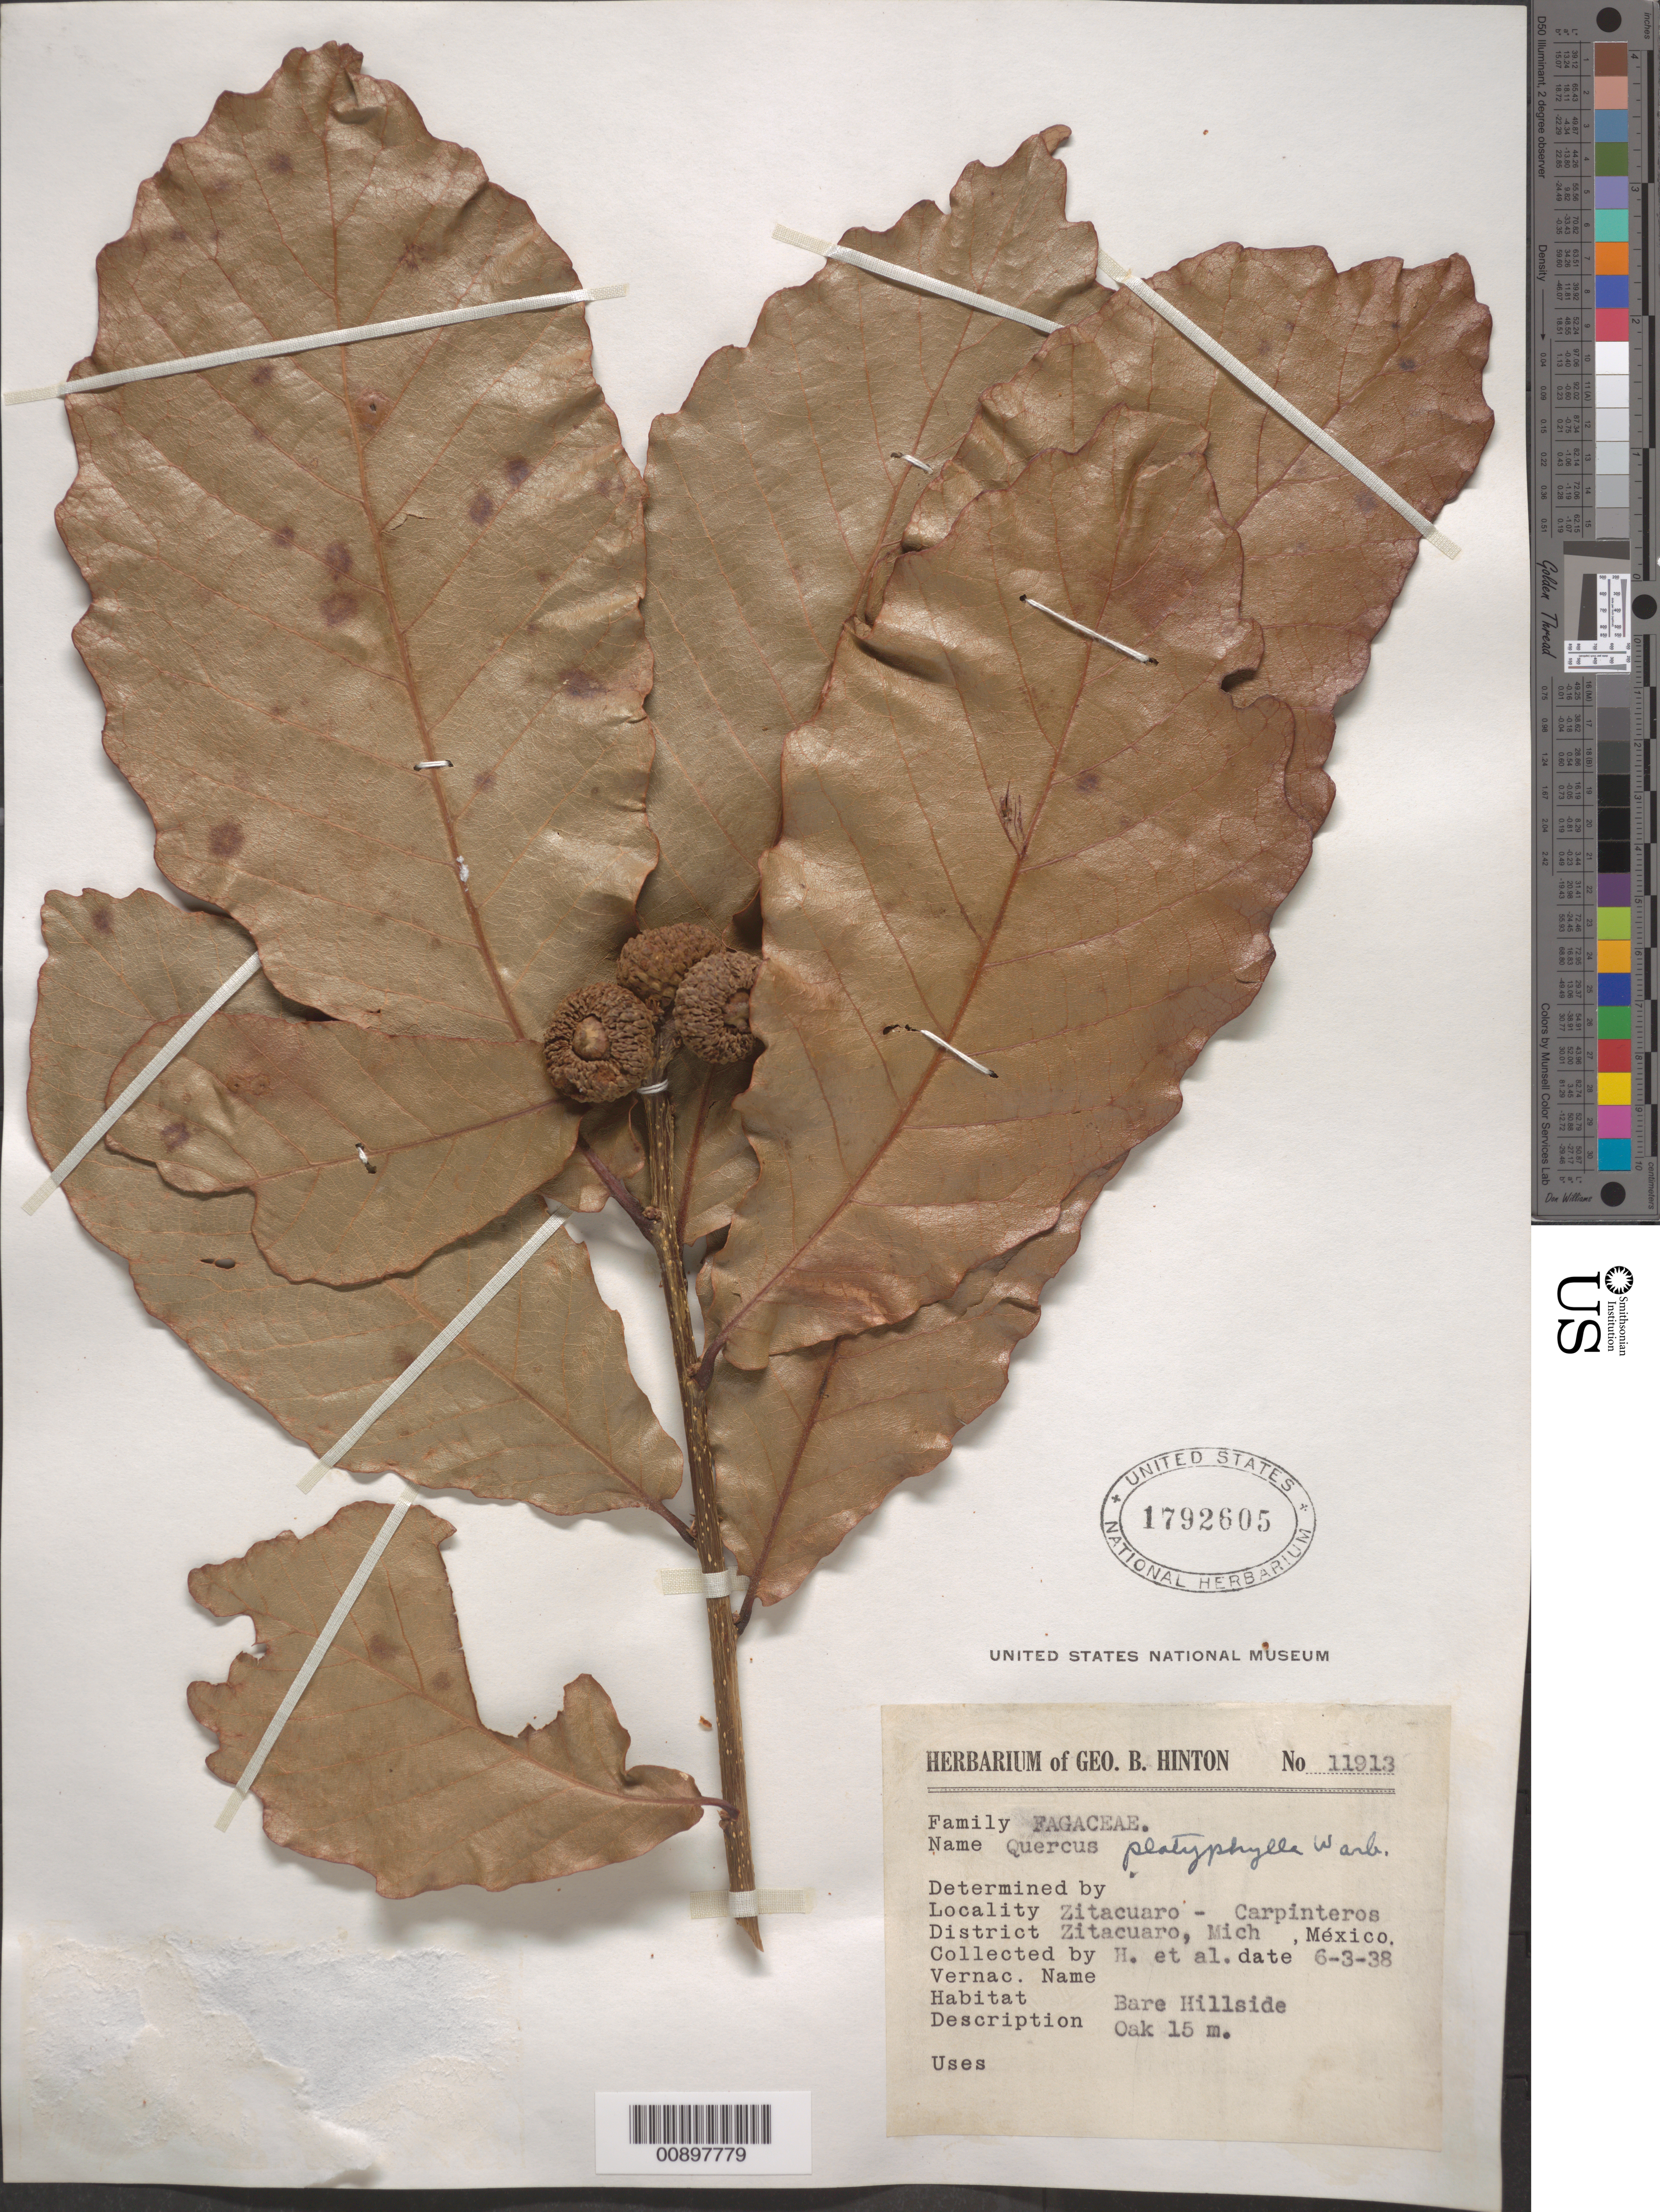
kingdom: Plantae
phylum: Tracheophyta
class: Magnoliopsida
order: Fagales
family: Fagaceae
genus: Quercus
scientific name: Quercus platyphylla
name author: E.F. Warb.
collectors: G. B. Hinton & et al.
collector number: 11913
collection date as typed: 03 Jun 1938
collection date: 1938-06-03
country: Mexico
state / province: Michoacán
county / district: Zitácuaro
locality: Zitácuaro - Carpinteros, District Zitácuaro, State of Michoacán.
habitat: Bare Hillside.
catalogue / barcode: US 1792605